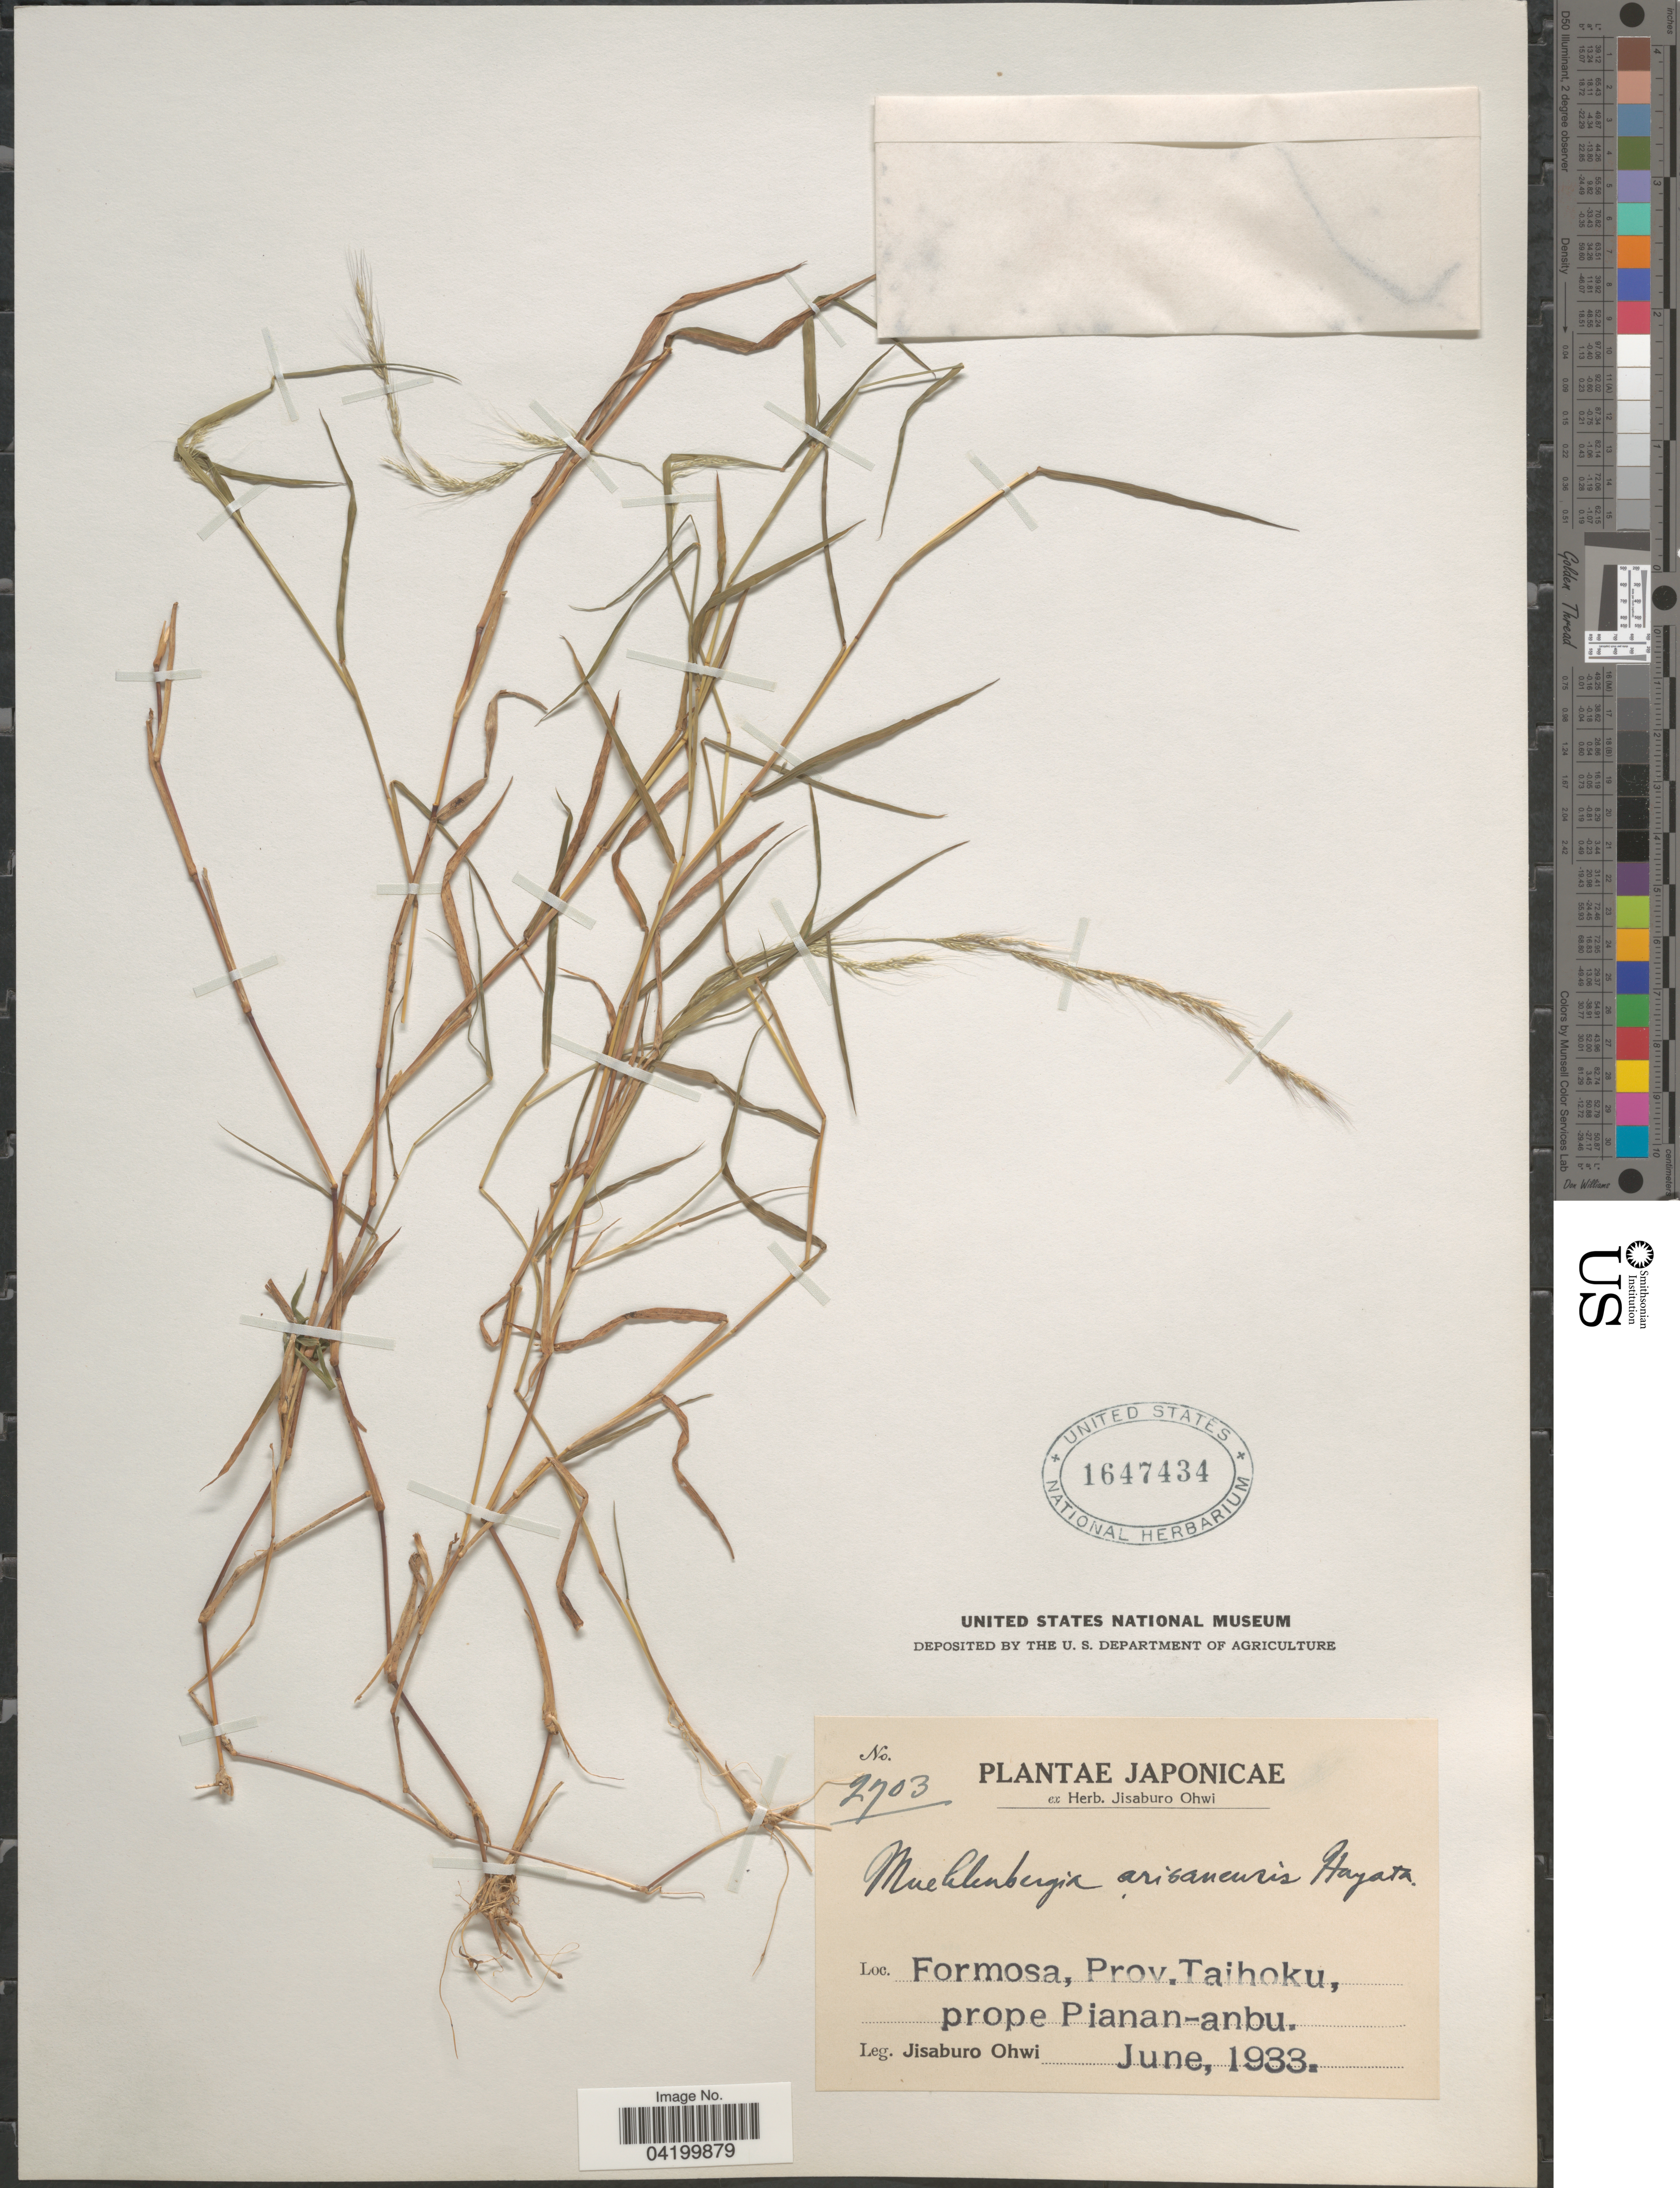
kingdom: Plantae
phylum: Tracheophyta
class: Liliopsida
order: Poales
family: Poaceae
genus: Muhlenbergia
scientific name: Muhlenbergia huegelii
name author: Trin.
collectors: J. Ohwi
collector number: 2703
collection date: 1933-06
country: Japan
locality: Formosa, Prov. Taihoku, prope Pianan-anbu.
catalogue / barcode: US 1647434